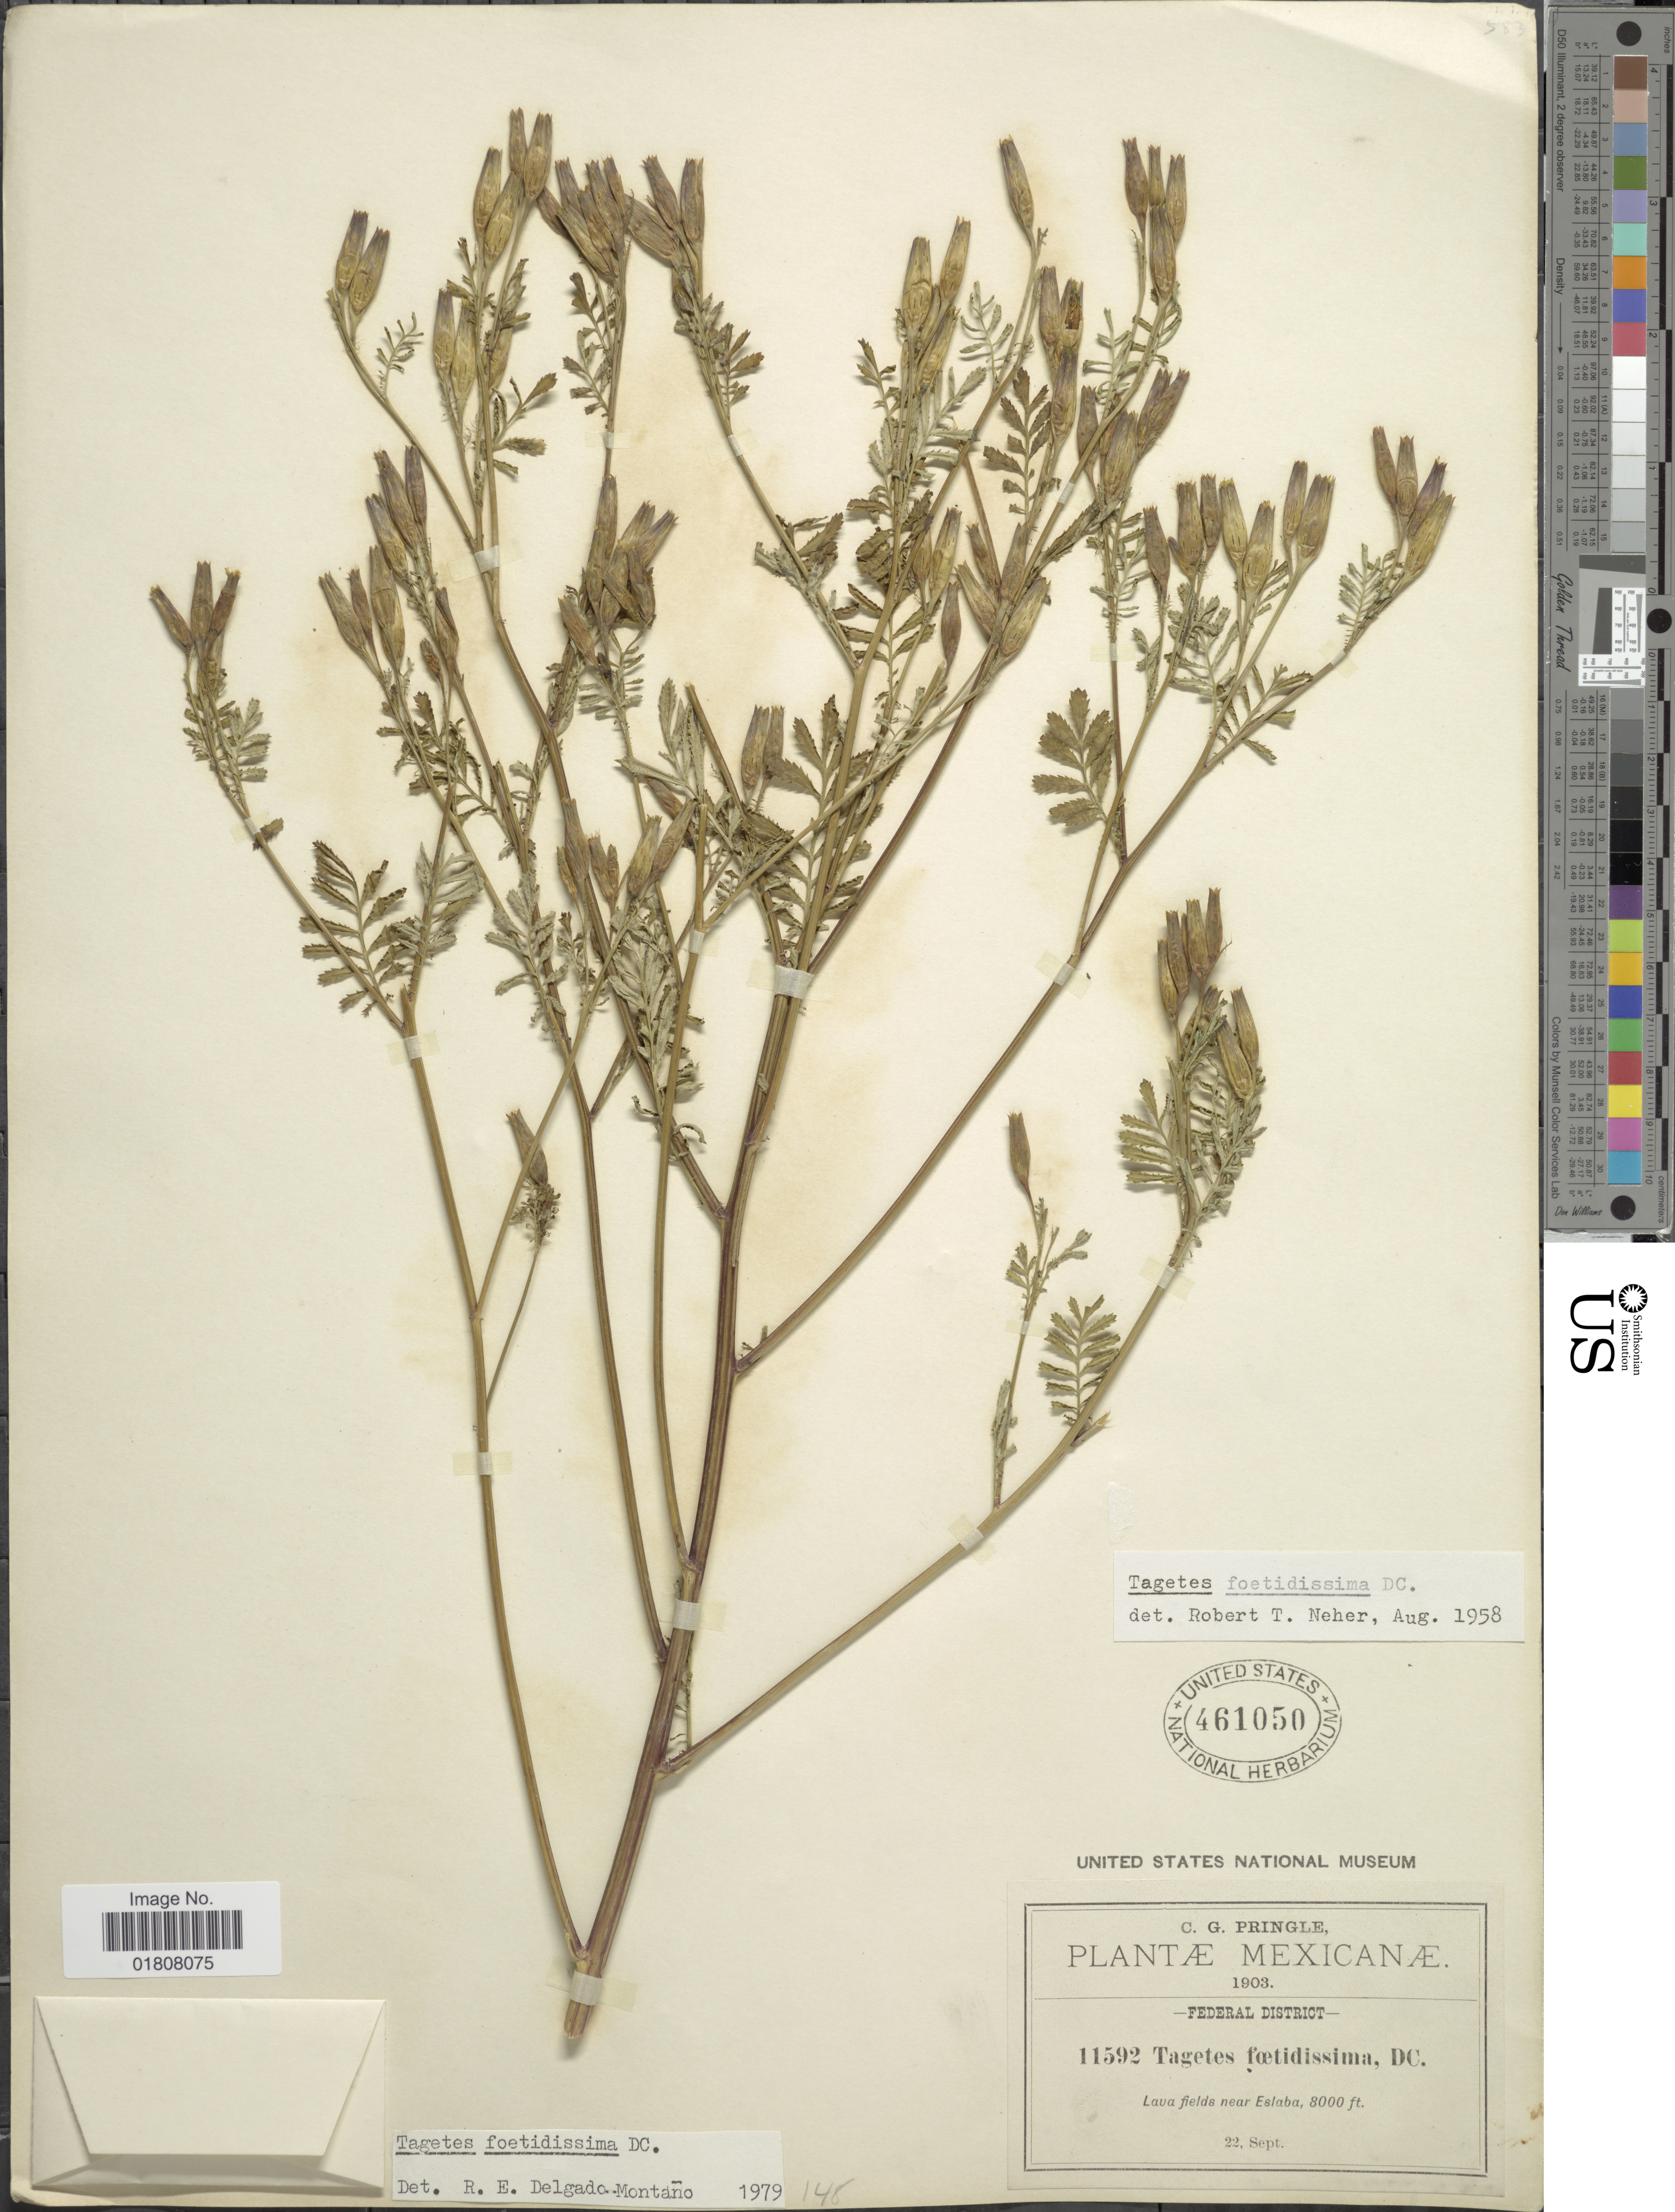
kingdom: Plantae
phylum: Tracheophyta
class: Magnoliopsida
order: Asterales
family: Asteraceae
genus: Tagetes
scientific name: Tagetes foetidissima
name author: DC.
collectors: C. G. Pringle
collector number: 11592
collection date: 1903-09-22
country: Mexico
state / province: Distrito Federal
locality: Federal District, near Eslaba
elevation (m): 2438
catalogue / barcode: US 461050